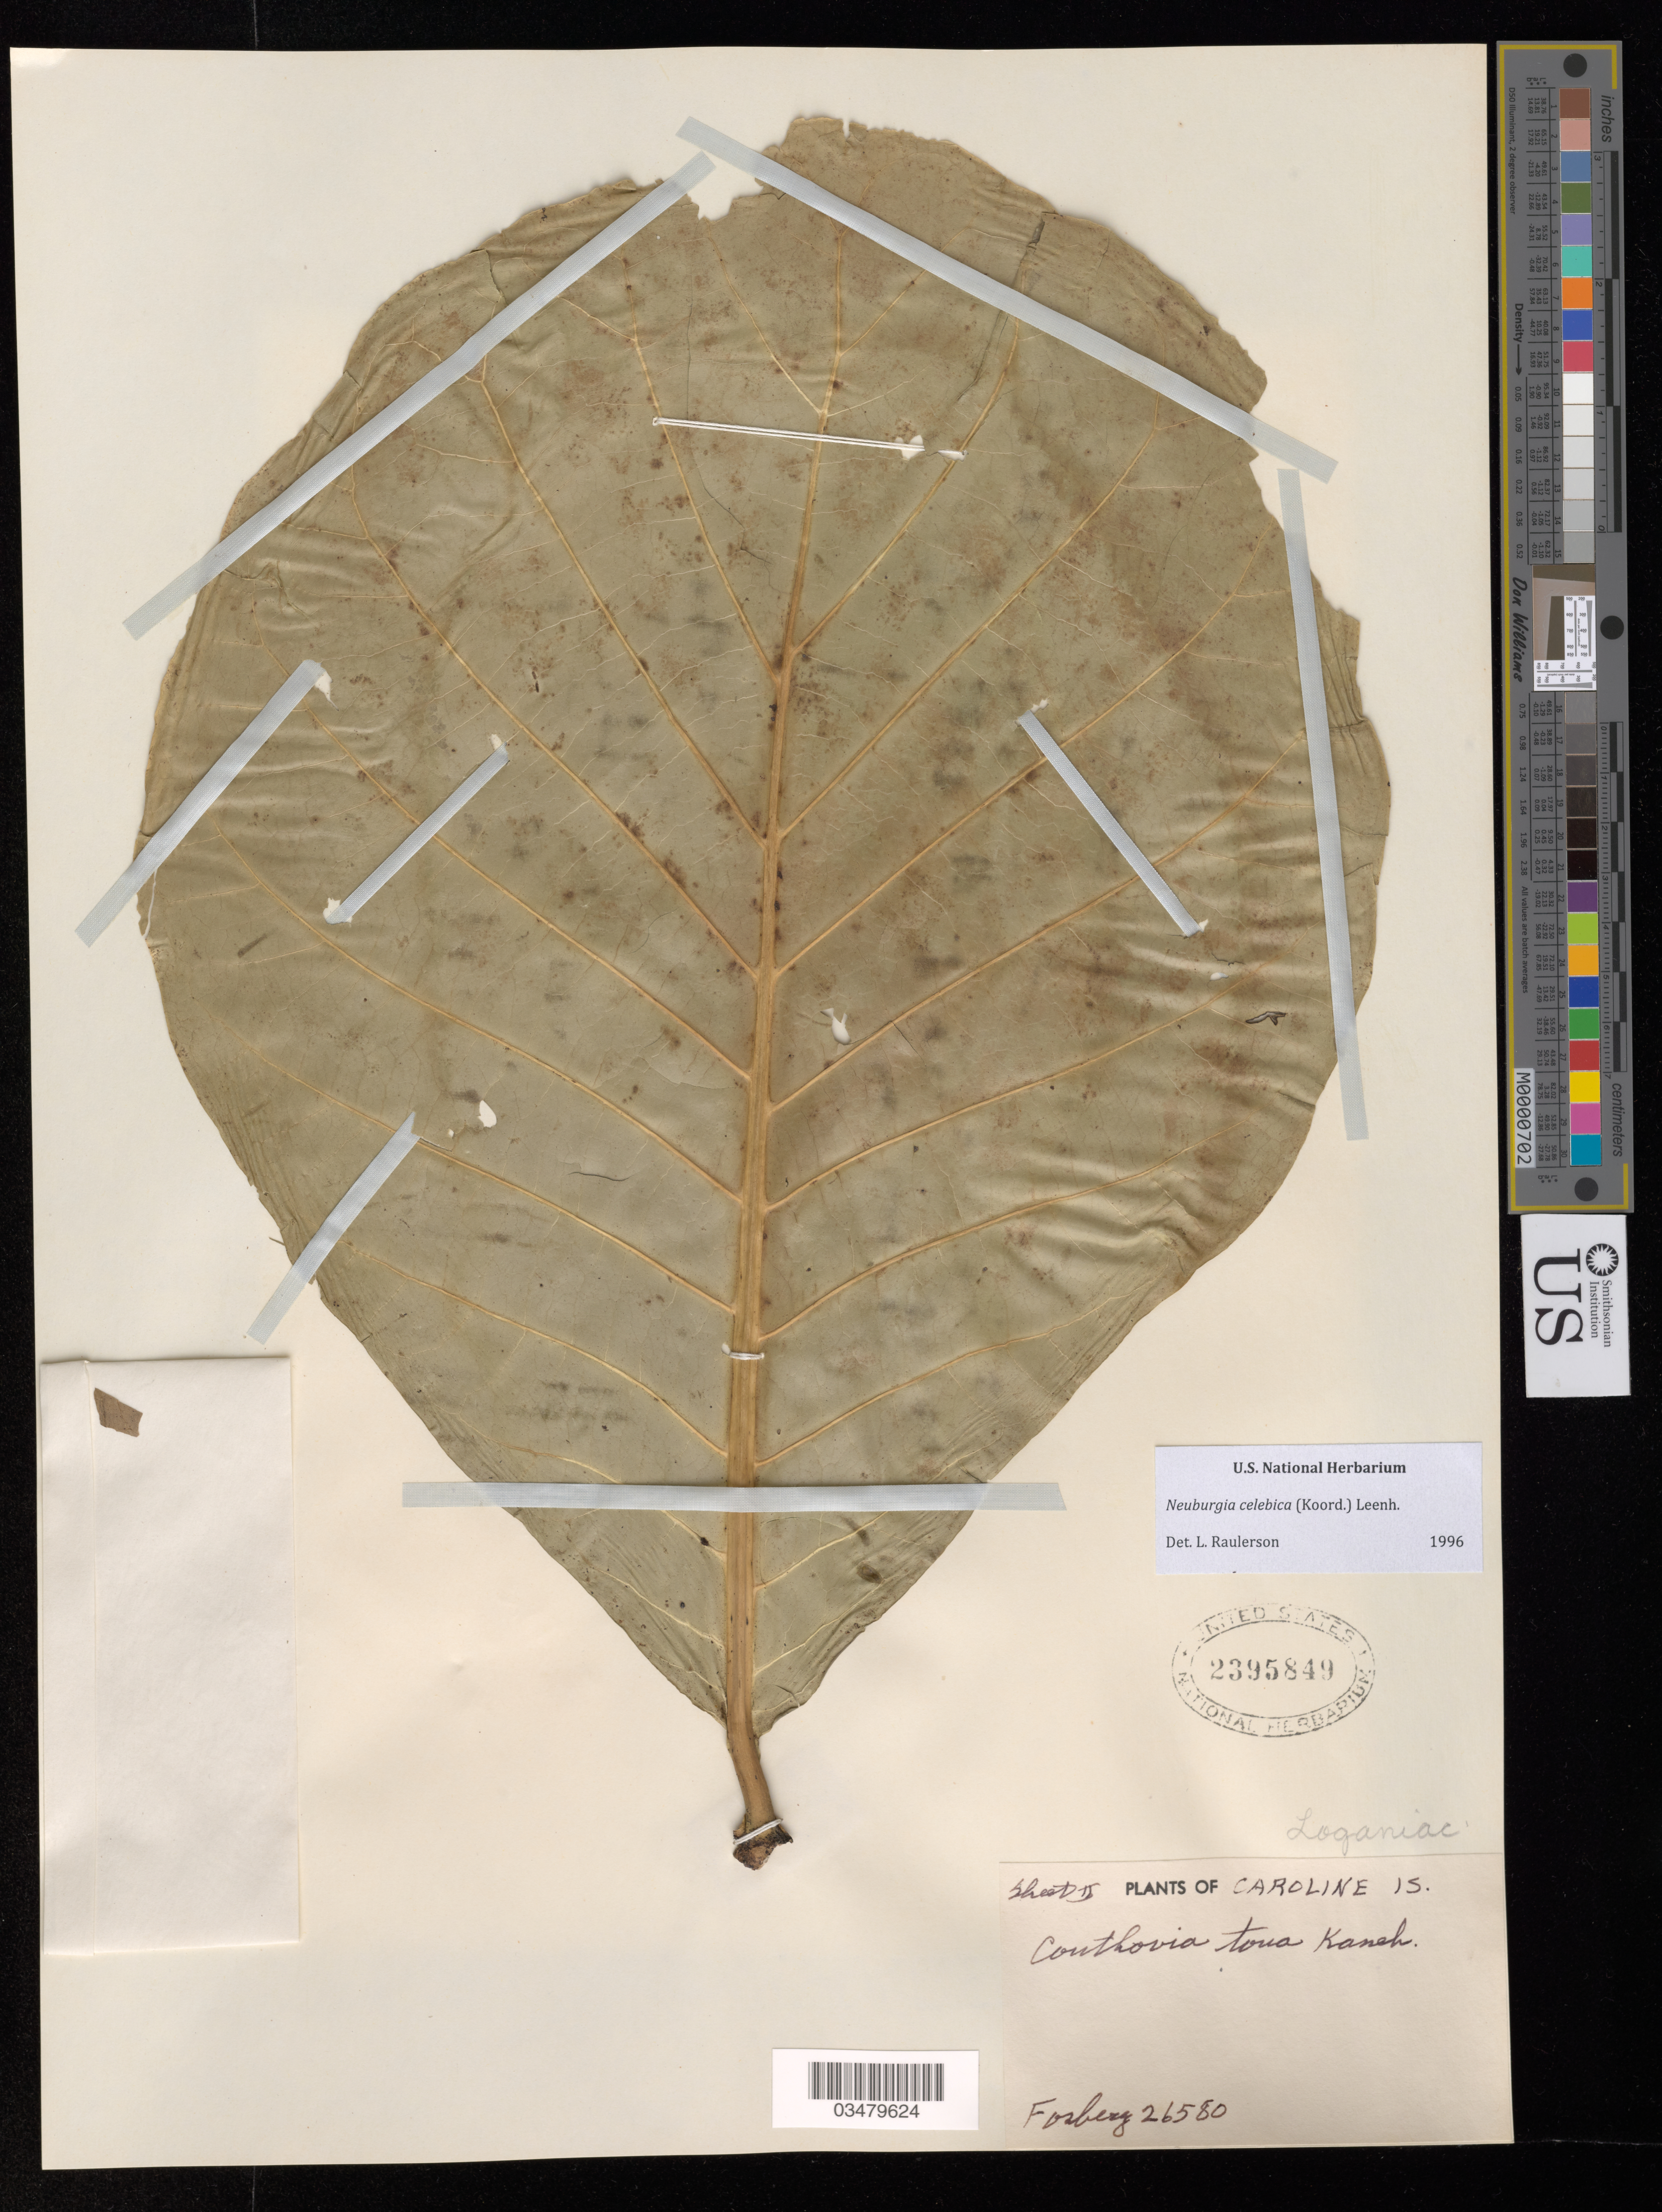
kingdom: Plantae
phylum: Tracheophyta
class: Magnoliopsida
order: Gentianales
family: Loganiaceae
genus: Neuburgia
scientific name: Neuburgia celebica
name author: (Koord.) Leenh.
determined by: Raulerson, L.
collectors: F. R. Fosberg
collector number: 26580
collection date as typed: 19 Aug 1946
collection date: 1946-08-19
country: Micronesia, Federated States of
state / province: Kosrae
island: Kosrae [Kusaie]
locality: Lowest slopes and foot of S side of Mt. Matanta (Buache), N of head of Lela Harbor.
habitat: Low ridges, ravines, and marshes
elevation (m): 1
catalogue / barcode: US 2395849